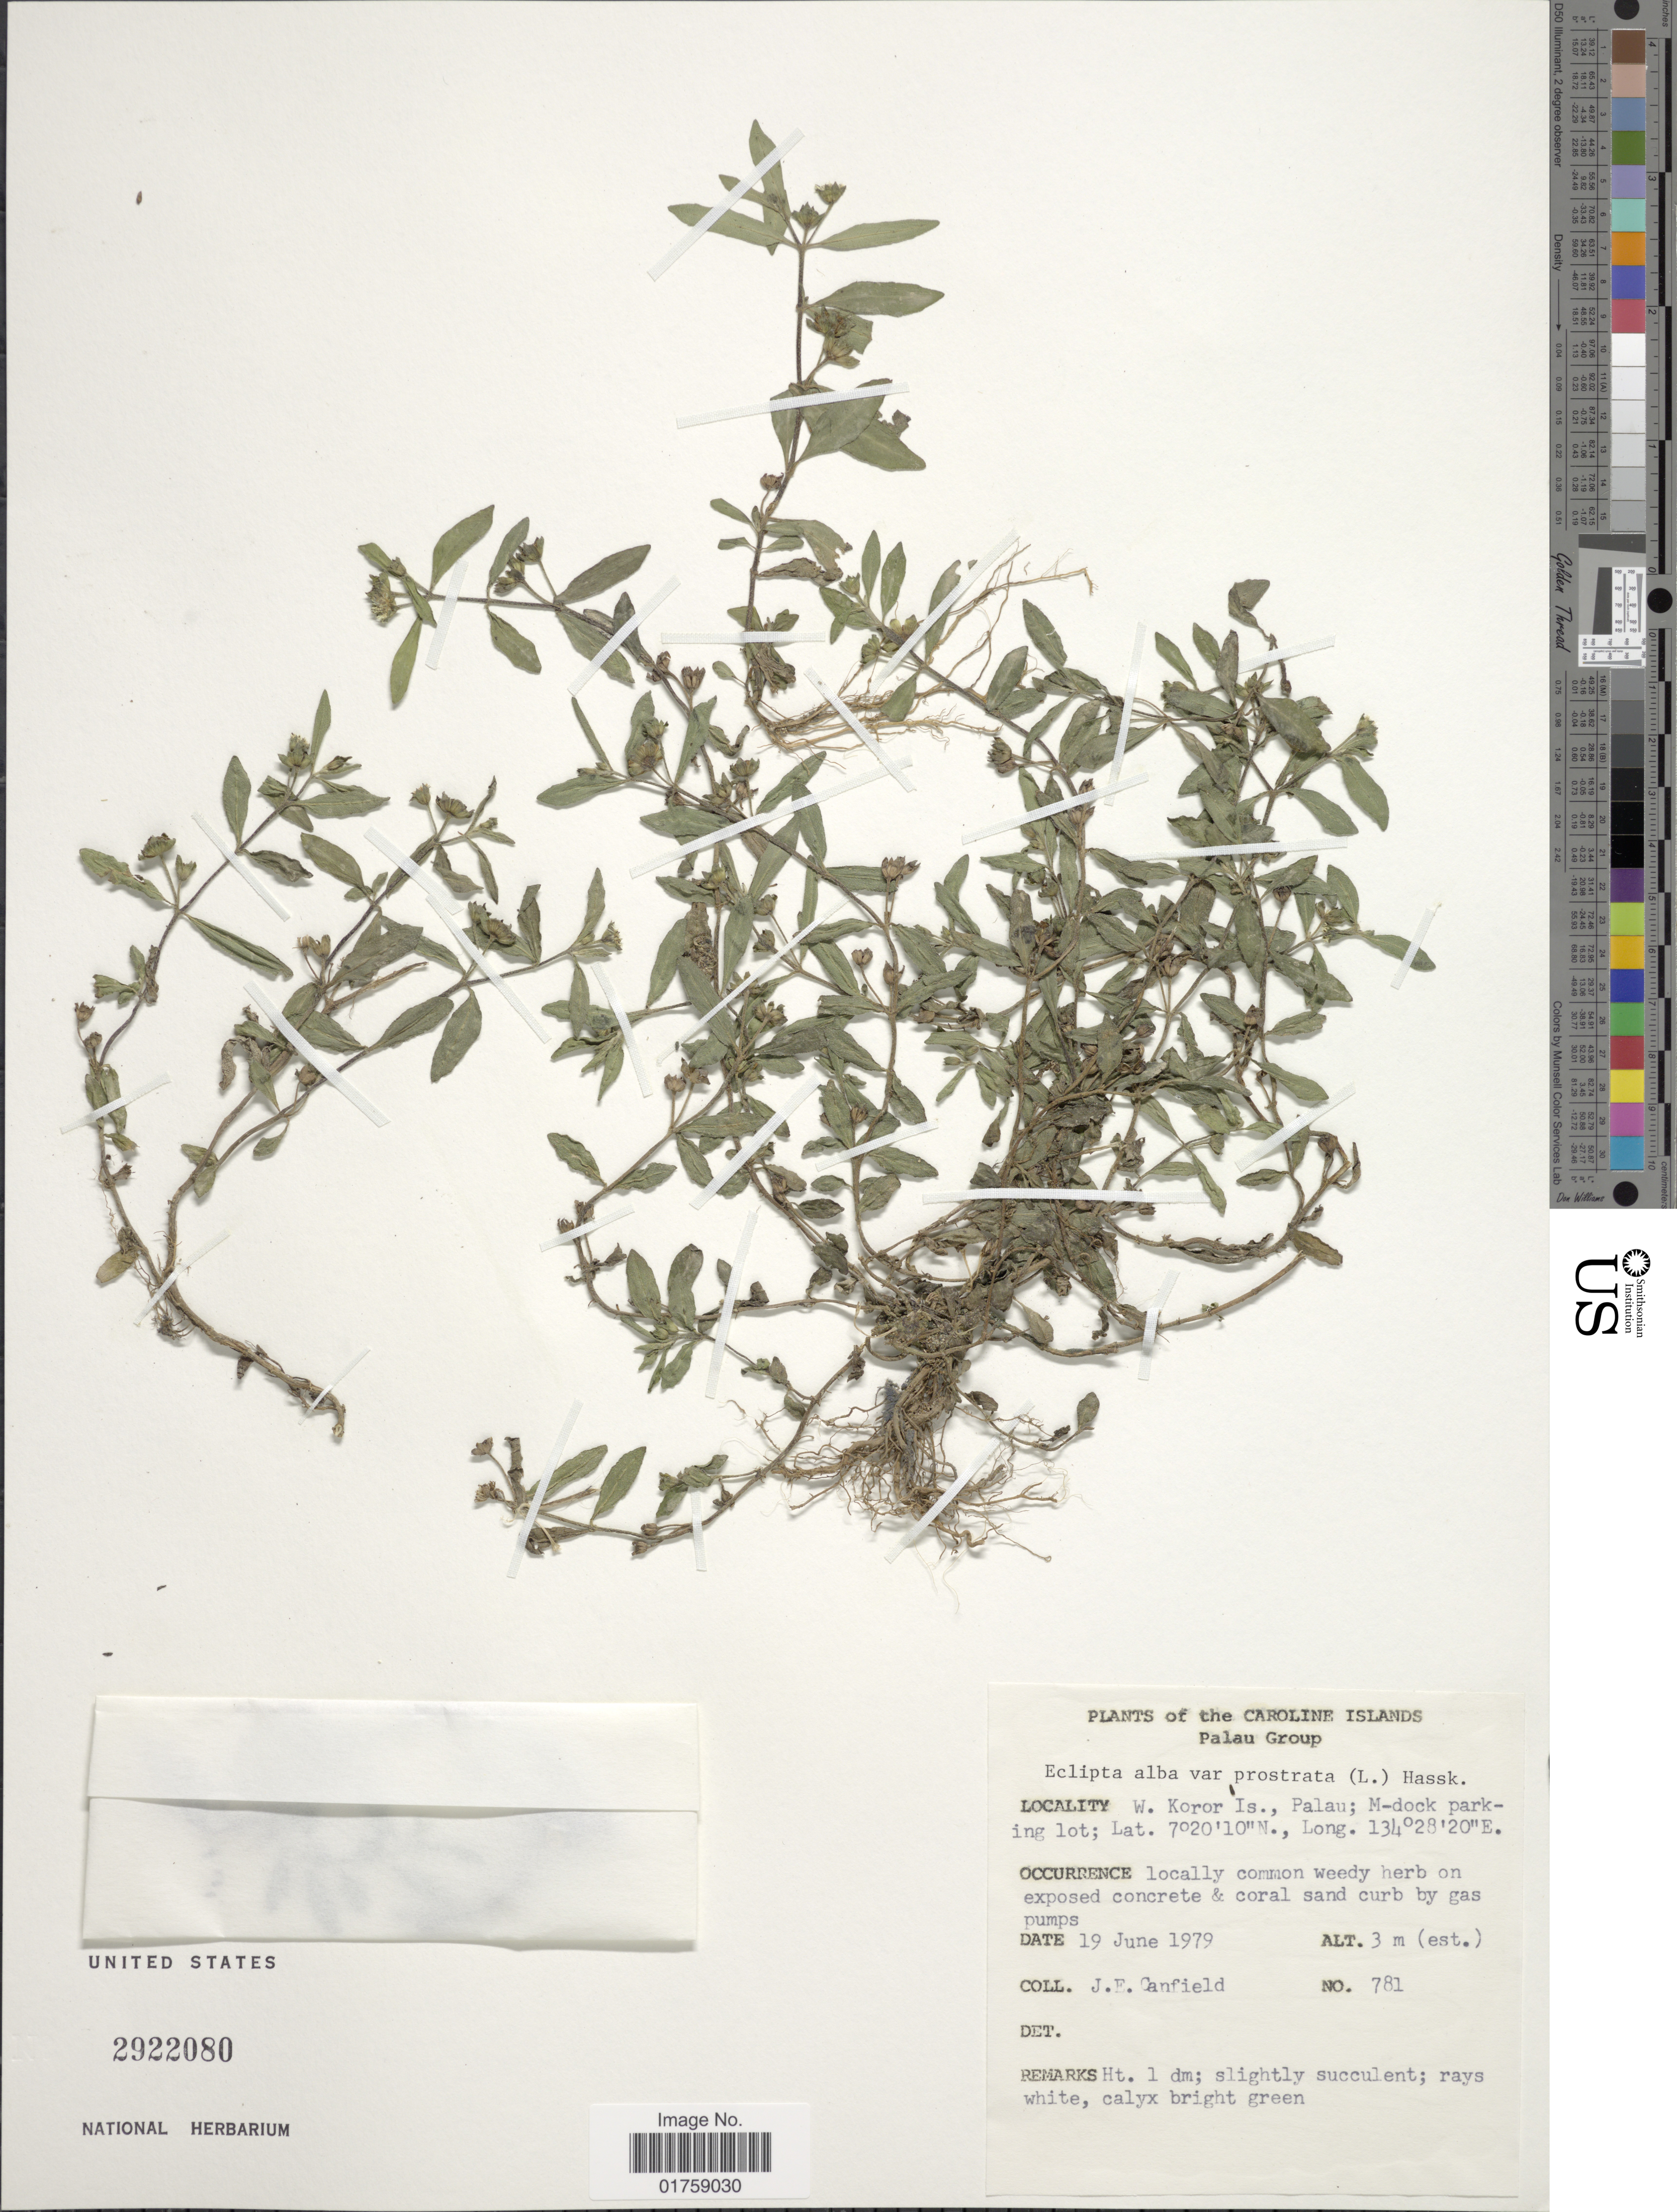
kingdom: Plantae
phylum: Tracheophyta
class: Magnoliopsida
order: Asterales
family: Asteraceae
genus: Eclipta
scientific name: Eclipta alba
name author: (L.) Hassk.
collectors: J. E. Canfield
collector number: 781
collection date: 1979-06-19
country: Palau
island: Oreor [Koror]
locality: The Caroline Islands. Palau Group. W. Koror Is., Palau; M-dock parking lot;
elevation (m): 3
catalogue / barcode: US 2922080